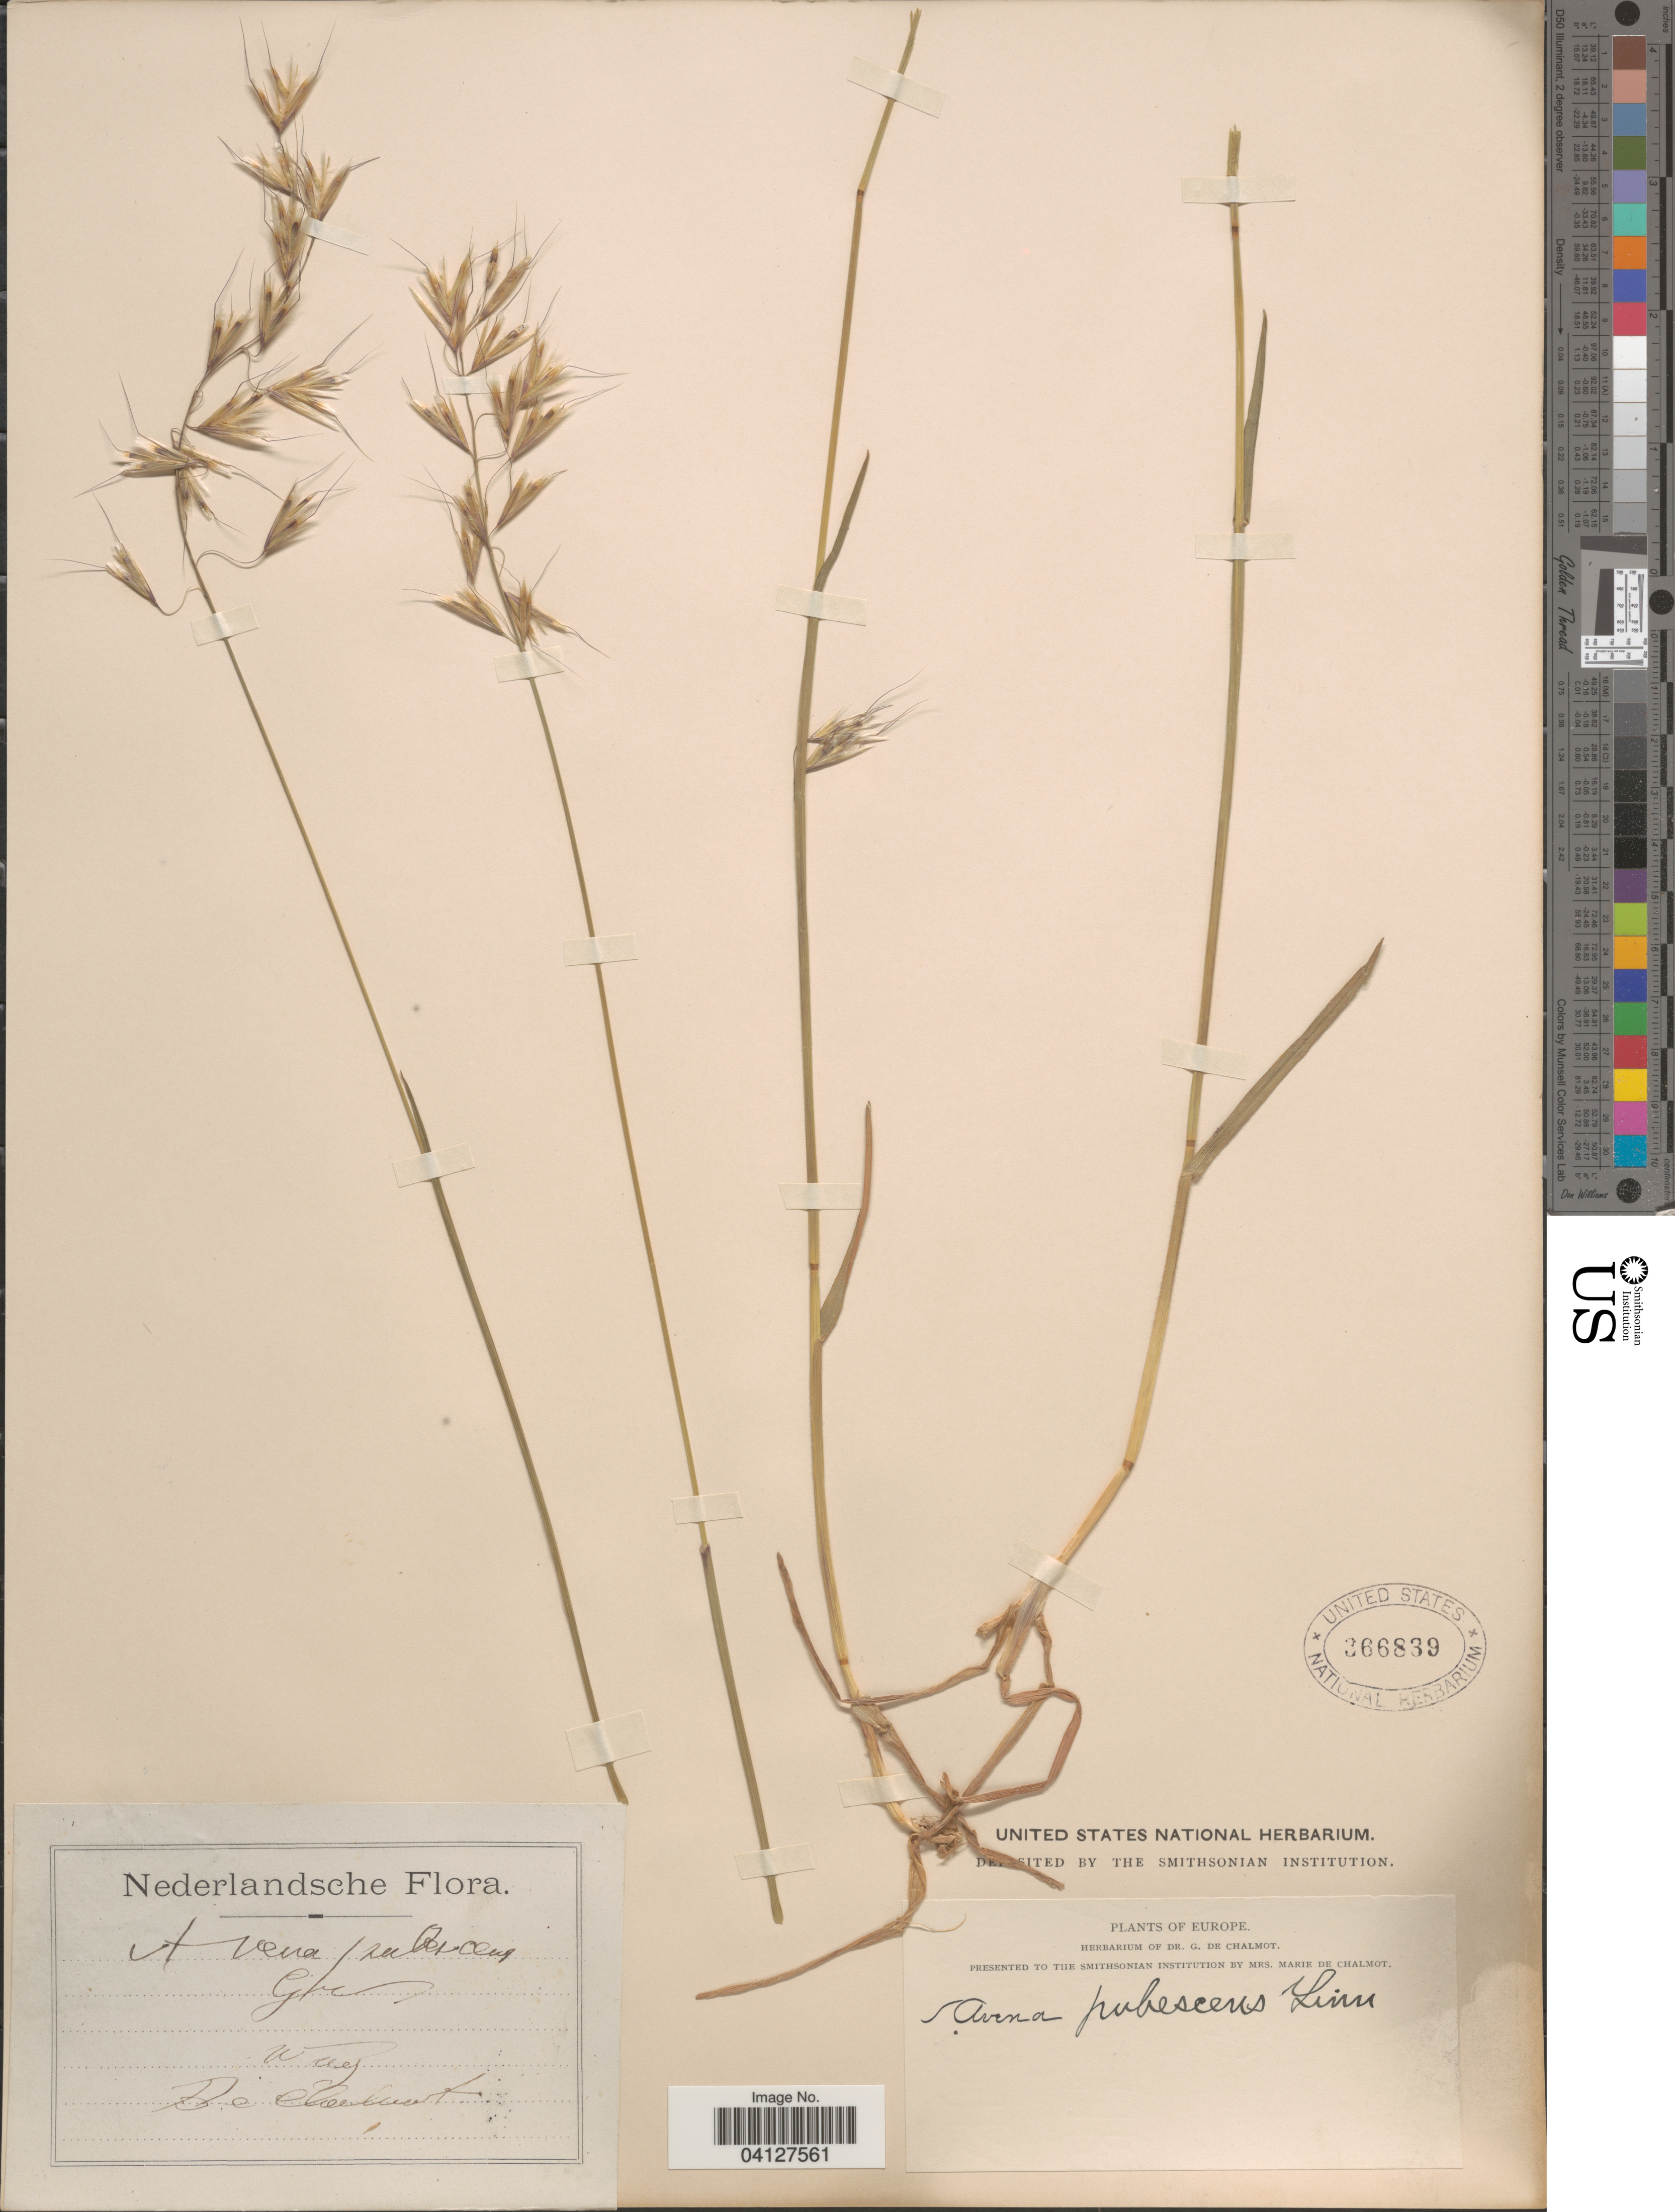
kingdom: Plantae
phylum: Tracheophyta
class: Liliopsida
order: Poales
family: Poaceae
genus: Avena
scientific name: Avena pubescens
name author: Huds.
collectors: De Chalmot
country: Netherlands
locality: Nederlandsche. Waes [interpreted].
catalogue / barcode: US 366839